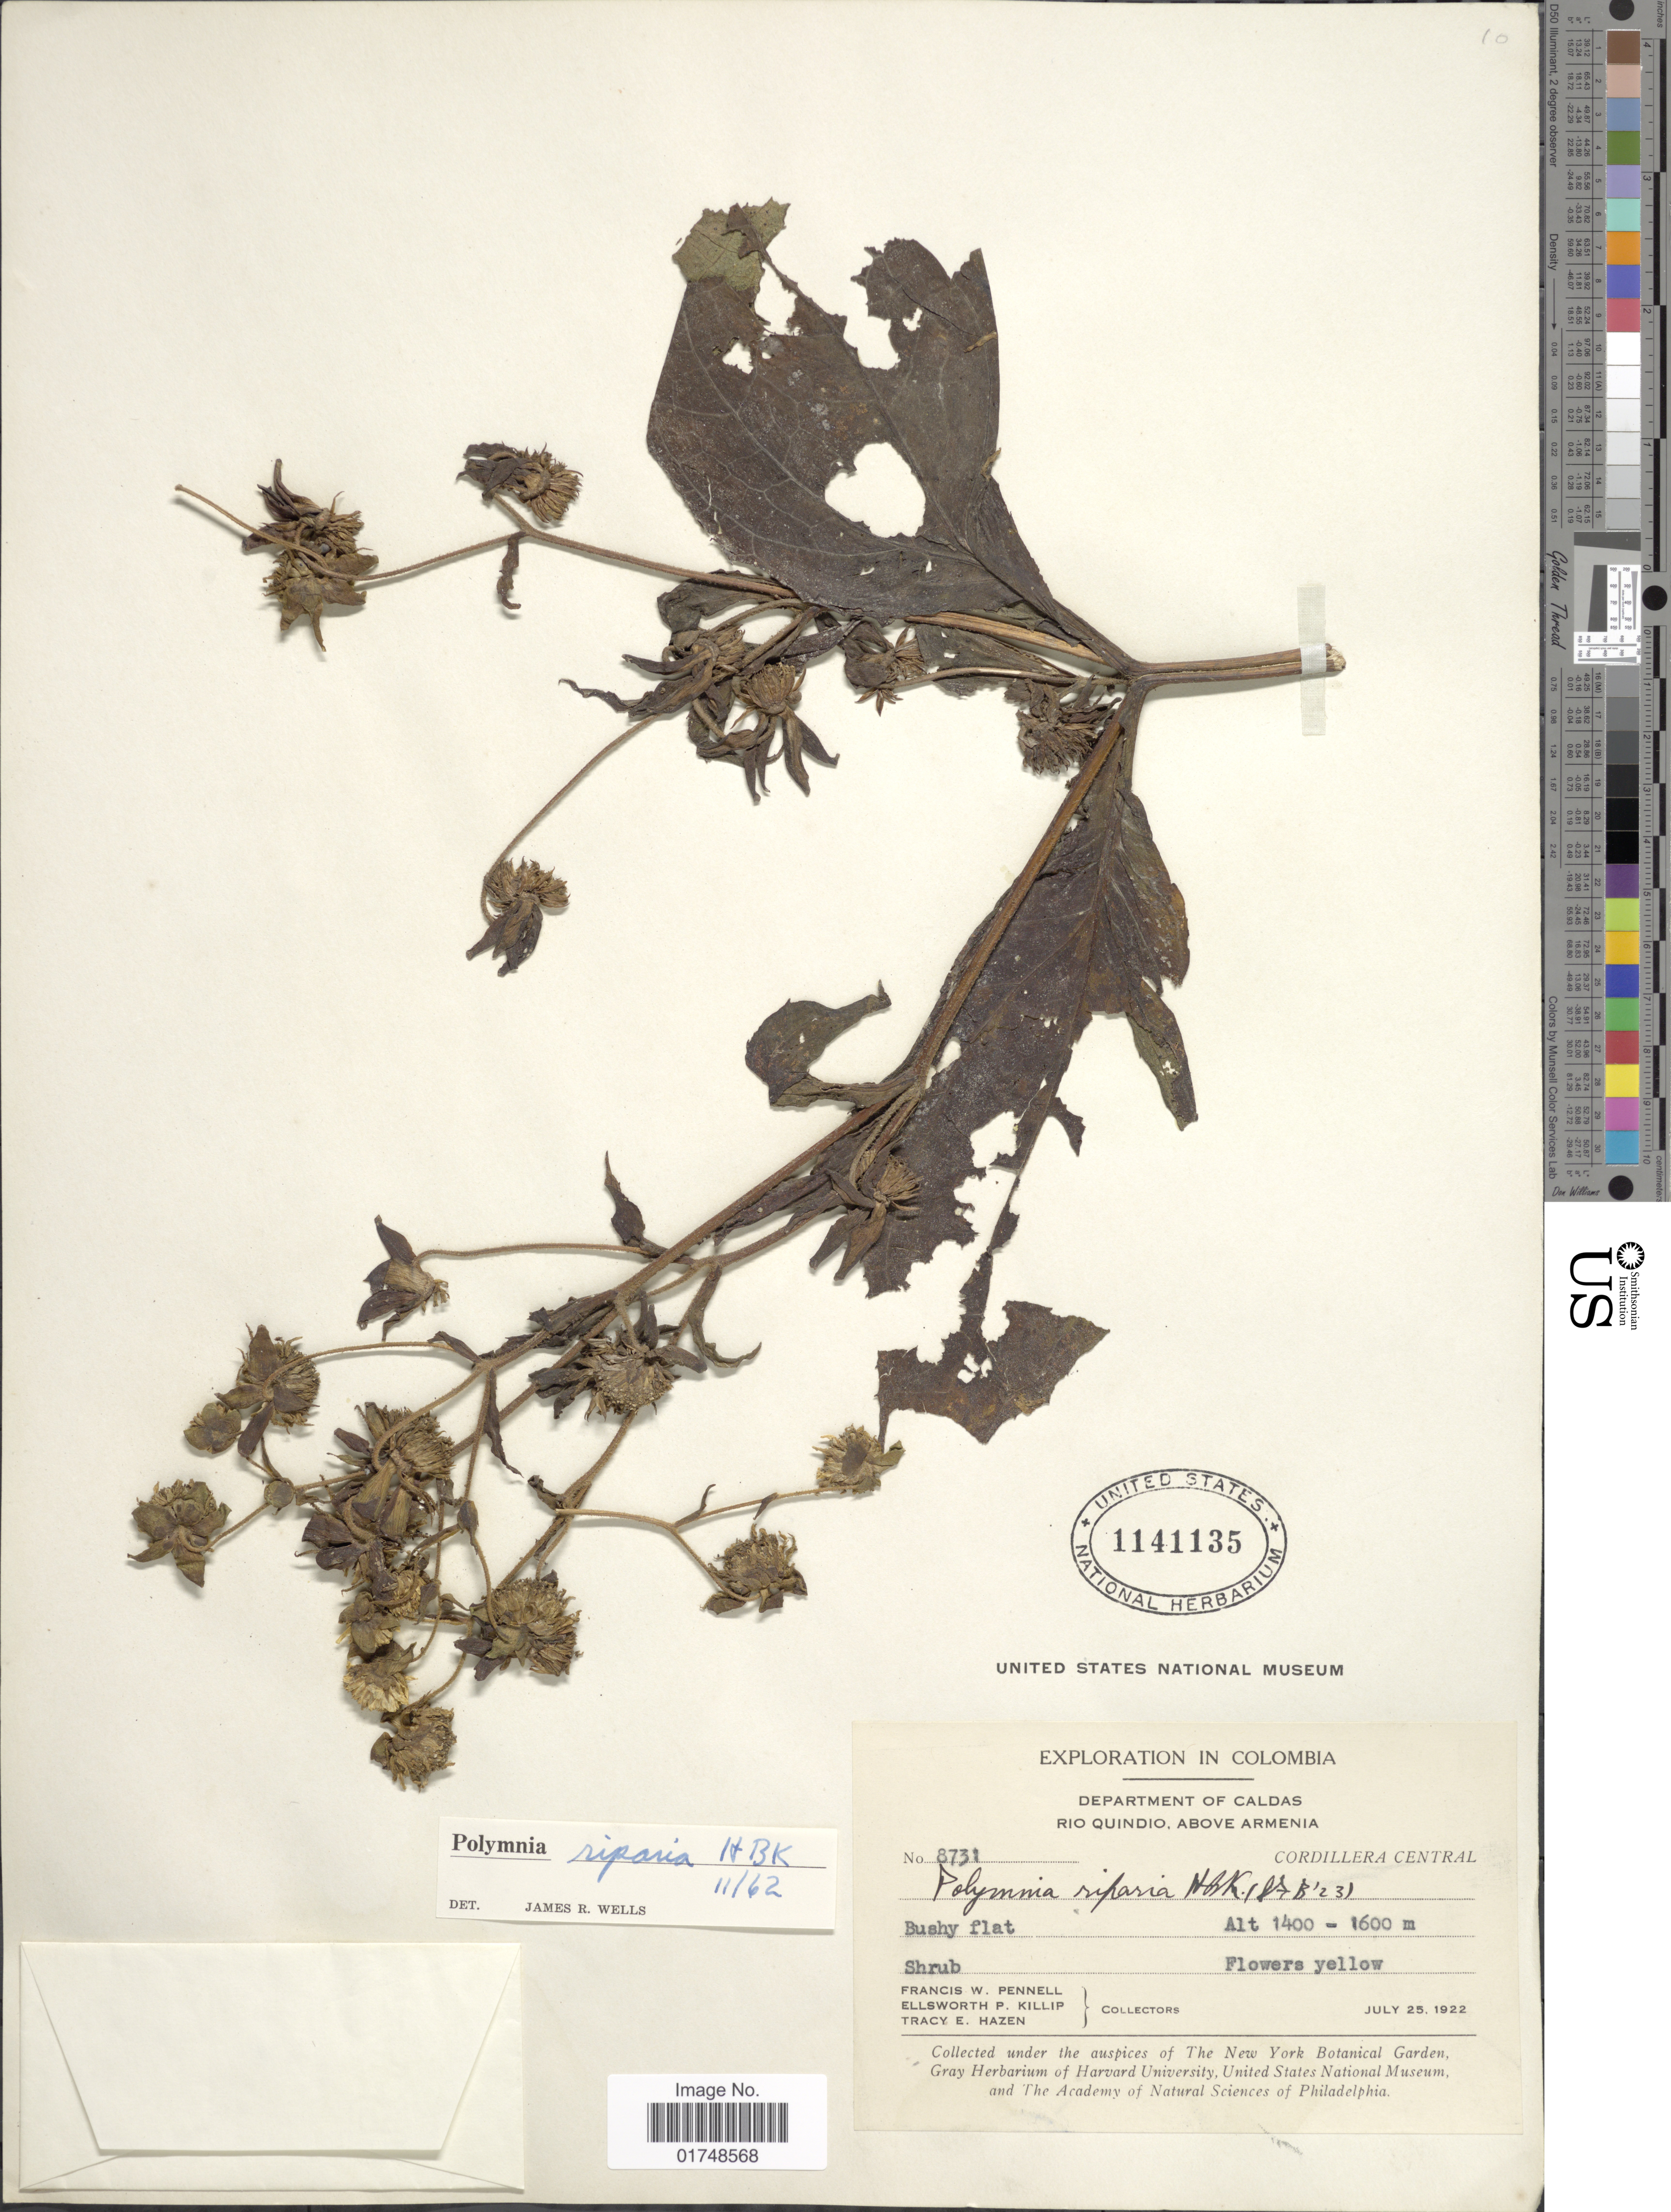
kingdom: Plantae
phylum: Tracheophyta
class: Magnoliopsida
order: Asterales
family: Asteraceae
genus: Smallanthus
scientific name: Smallanthus riparius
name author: (Kunth) H. Rob.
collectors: F. W. Pennell, E. P. Killip & T. E. Hazen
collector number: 8731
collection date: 1922-07-25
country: Colombia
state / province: Caldas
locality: Department of Caldas. Rio Quindio, above Armenia. Cordiilera Central.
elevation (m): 1400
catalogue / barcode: US 1141135